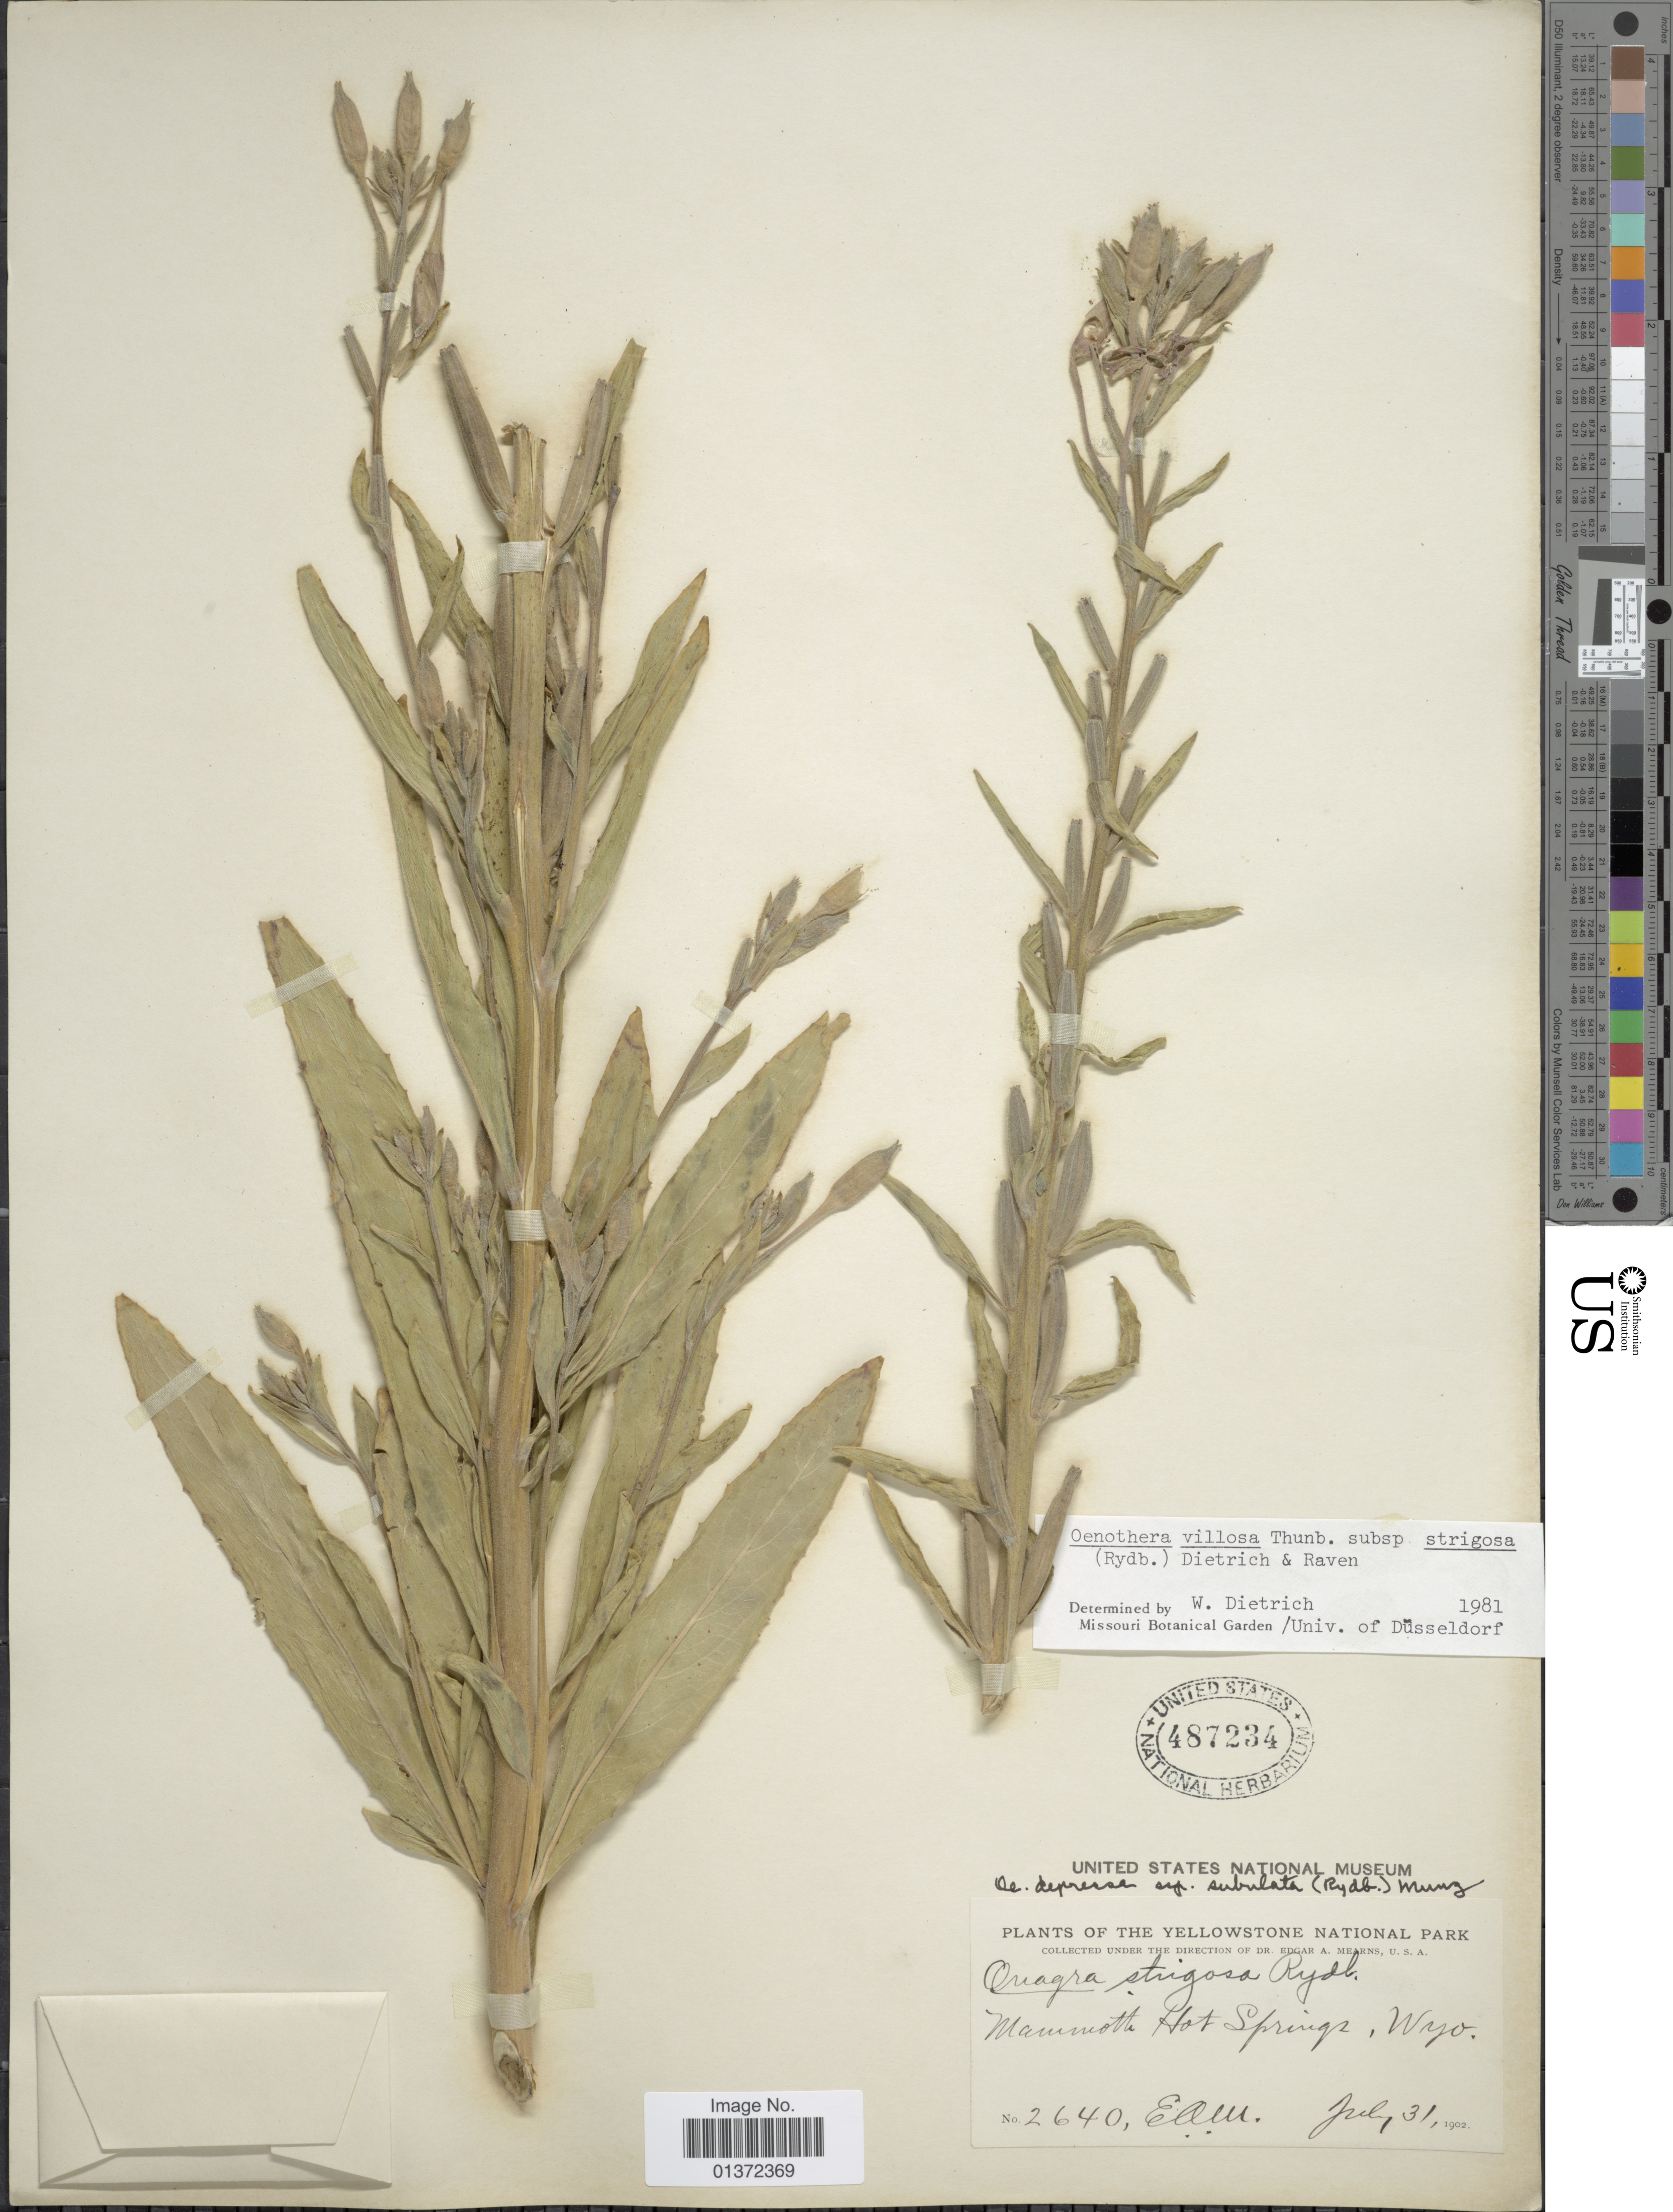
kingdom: Plantae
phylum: Tracheophyta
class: Magnoliopsida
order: Myrtales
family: Onagraceae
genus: Oenothera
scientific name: Oenothera villosa subsp. strigosa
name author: (Rydb.) W. Dietr. & P.H. Raven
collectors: E. A. Mearns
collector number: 2640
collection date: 1902-07-31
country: United States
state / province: Wyoming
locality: Yellowstone National Park, Mammoth Hot Springs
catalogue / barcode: US 487234